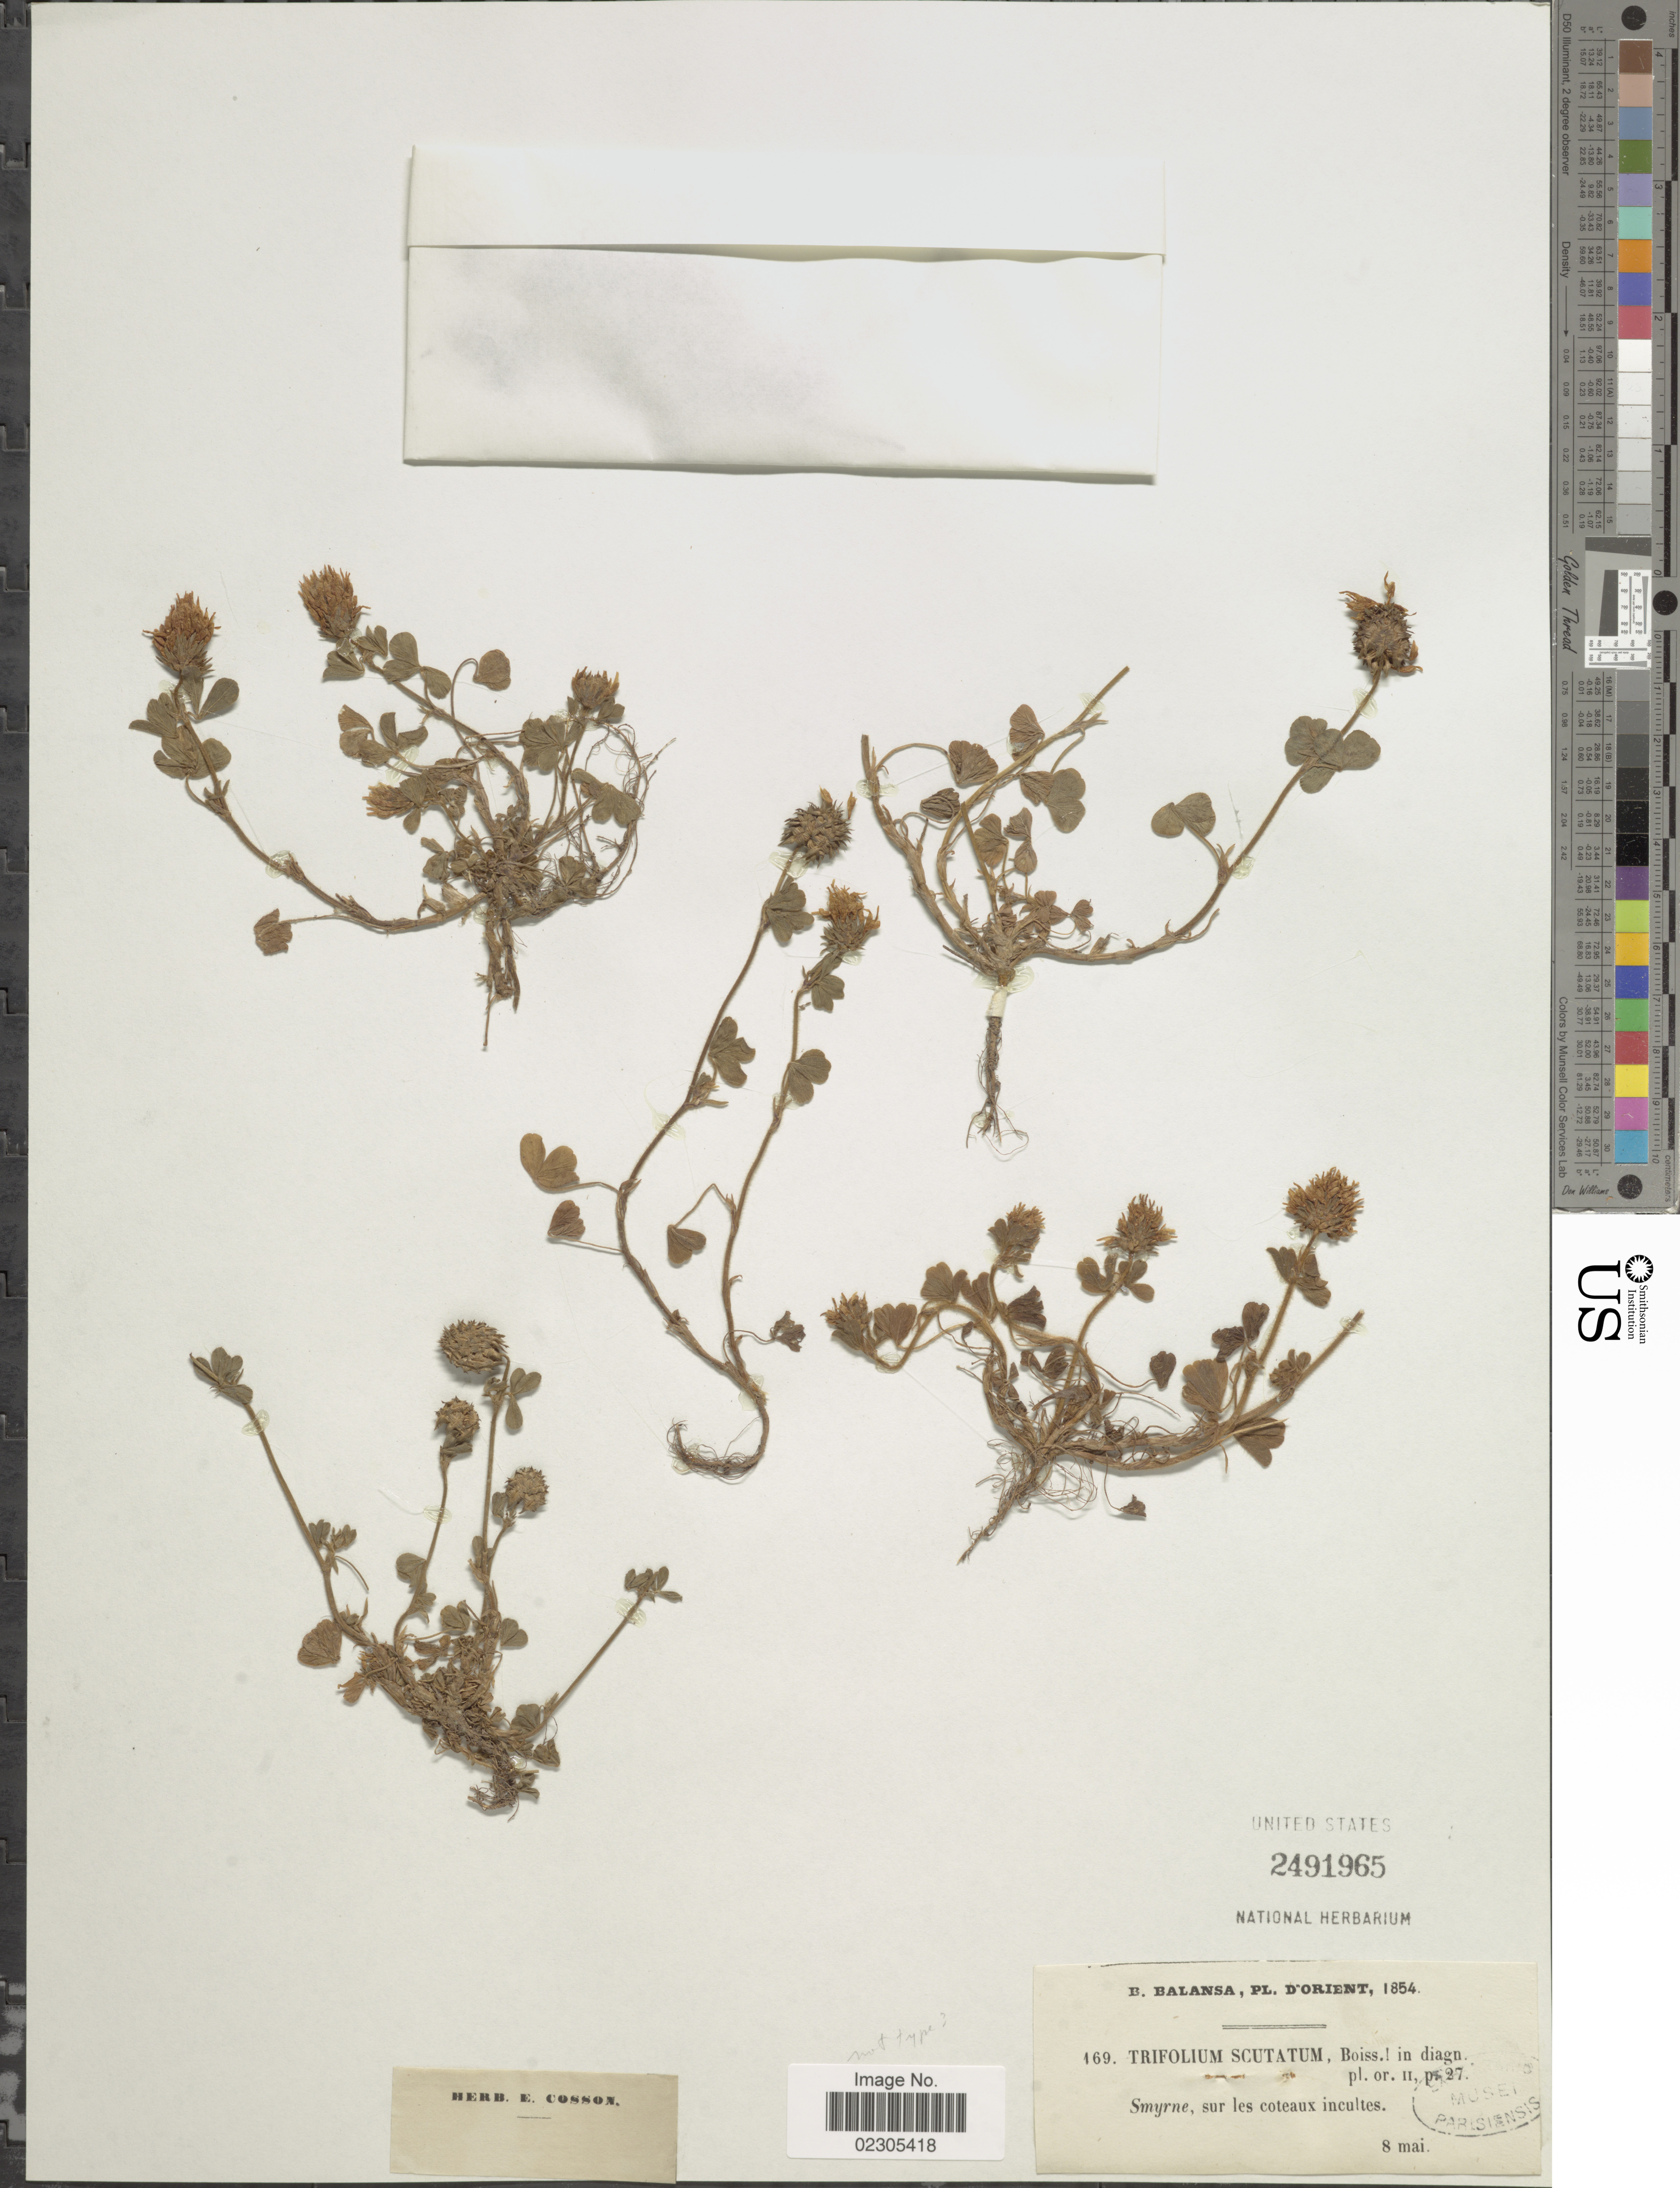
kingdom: Plantae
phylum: Tracheophyta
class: Magnoliopsida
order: Fabales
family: Fabaceae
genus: Trifolium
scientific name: Trifolium scutatum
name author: Boiss.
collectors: B. Balansa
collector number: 169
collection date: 1854-05-08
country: Turkey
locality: D'Orient, Smyrne, sur les coteaux incultes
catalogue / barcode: US 2491965